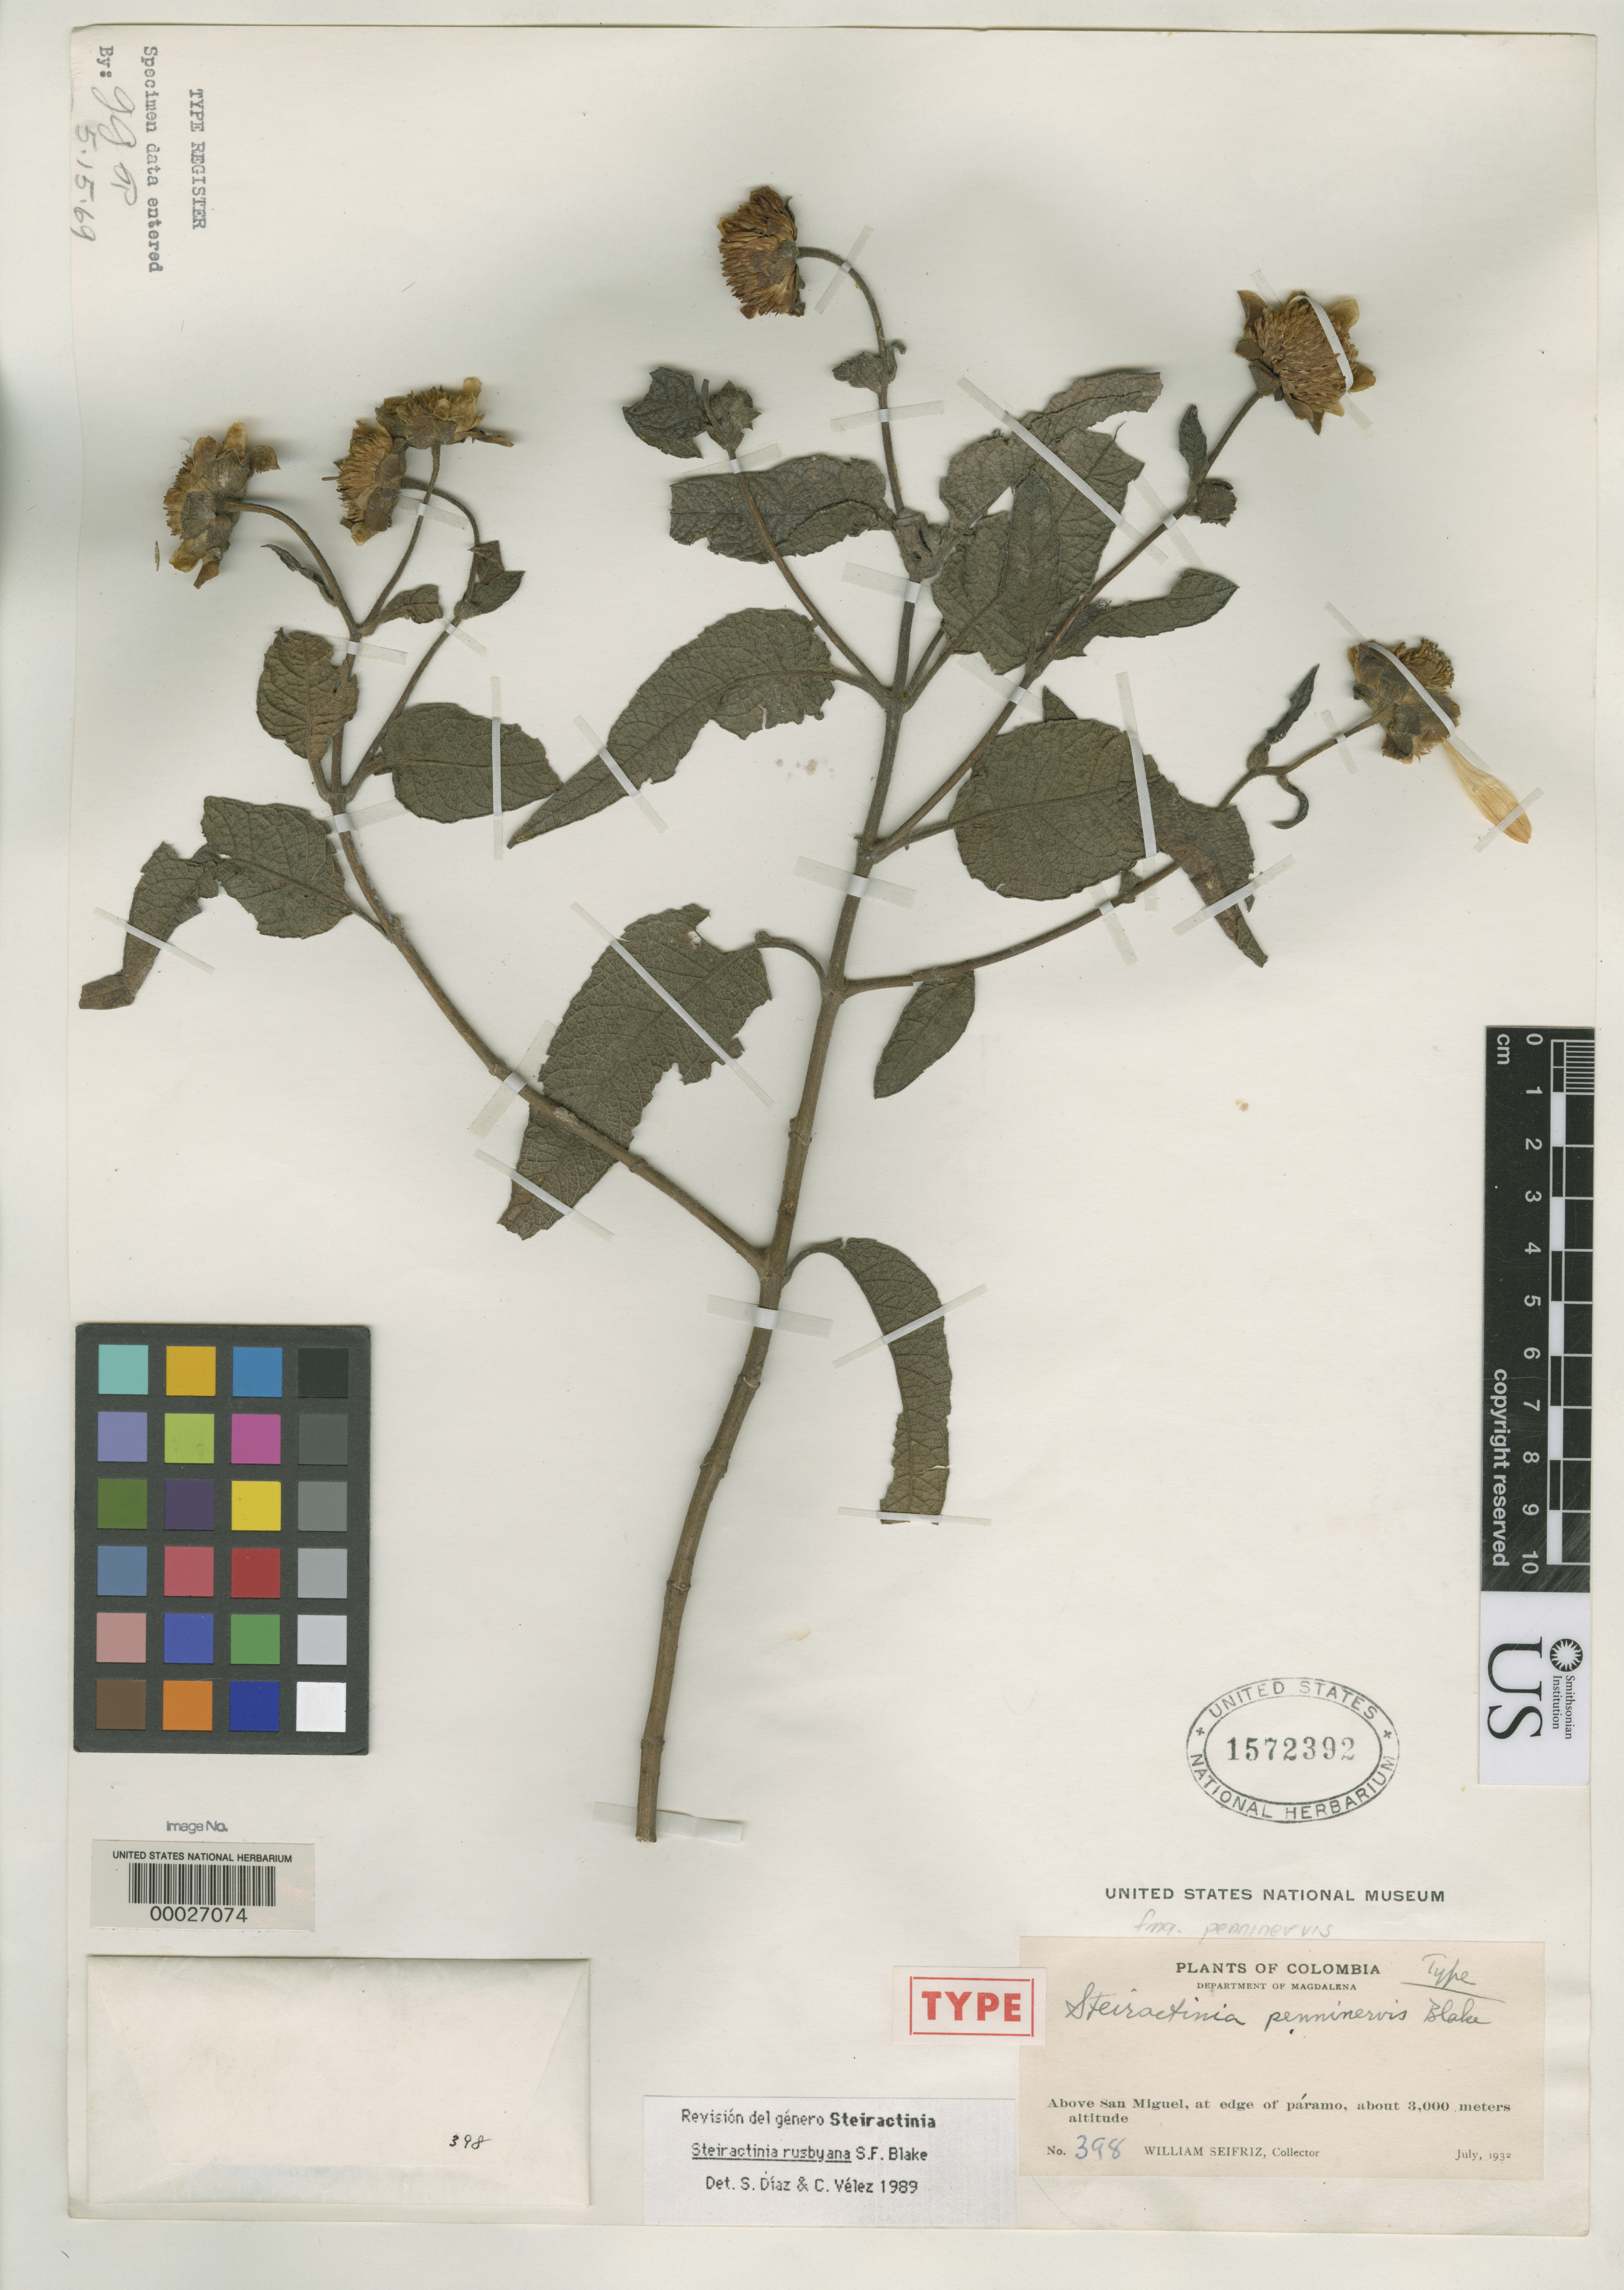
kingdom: Plantae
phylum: Tracheophyta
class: Magnoliopsida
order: Asterales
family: Asteraceae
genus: Steiractinia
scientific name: Steiractinia penninervis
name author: S.F. Blake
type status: Holotype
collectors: W. Seifriz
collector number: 398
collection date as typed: Jul 1932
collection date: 1932-07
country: Colombia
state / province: Magdalena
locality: Above Sal Miguel, edge of Páramo.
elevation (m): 3000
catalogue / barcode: US 1572392